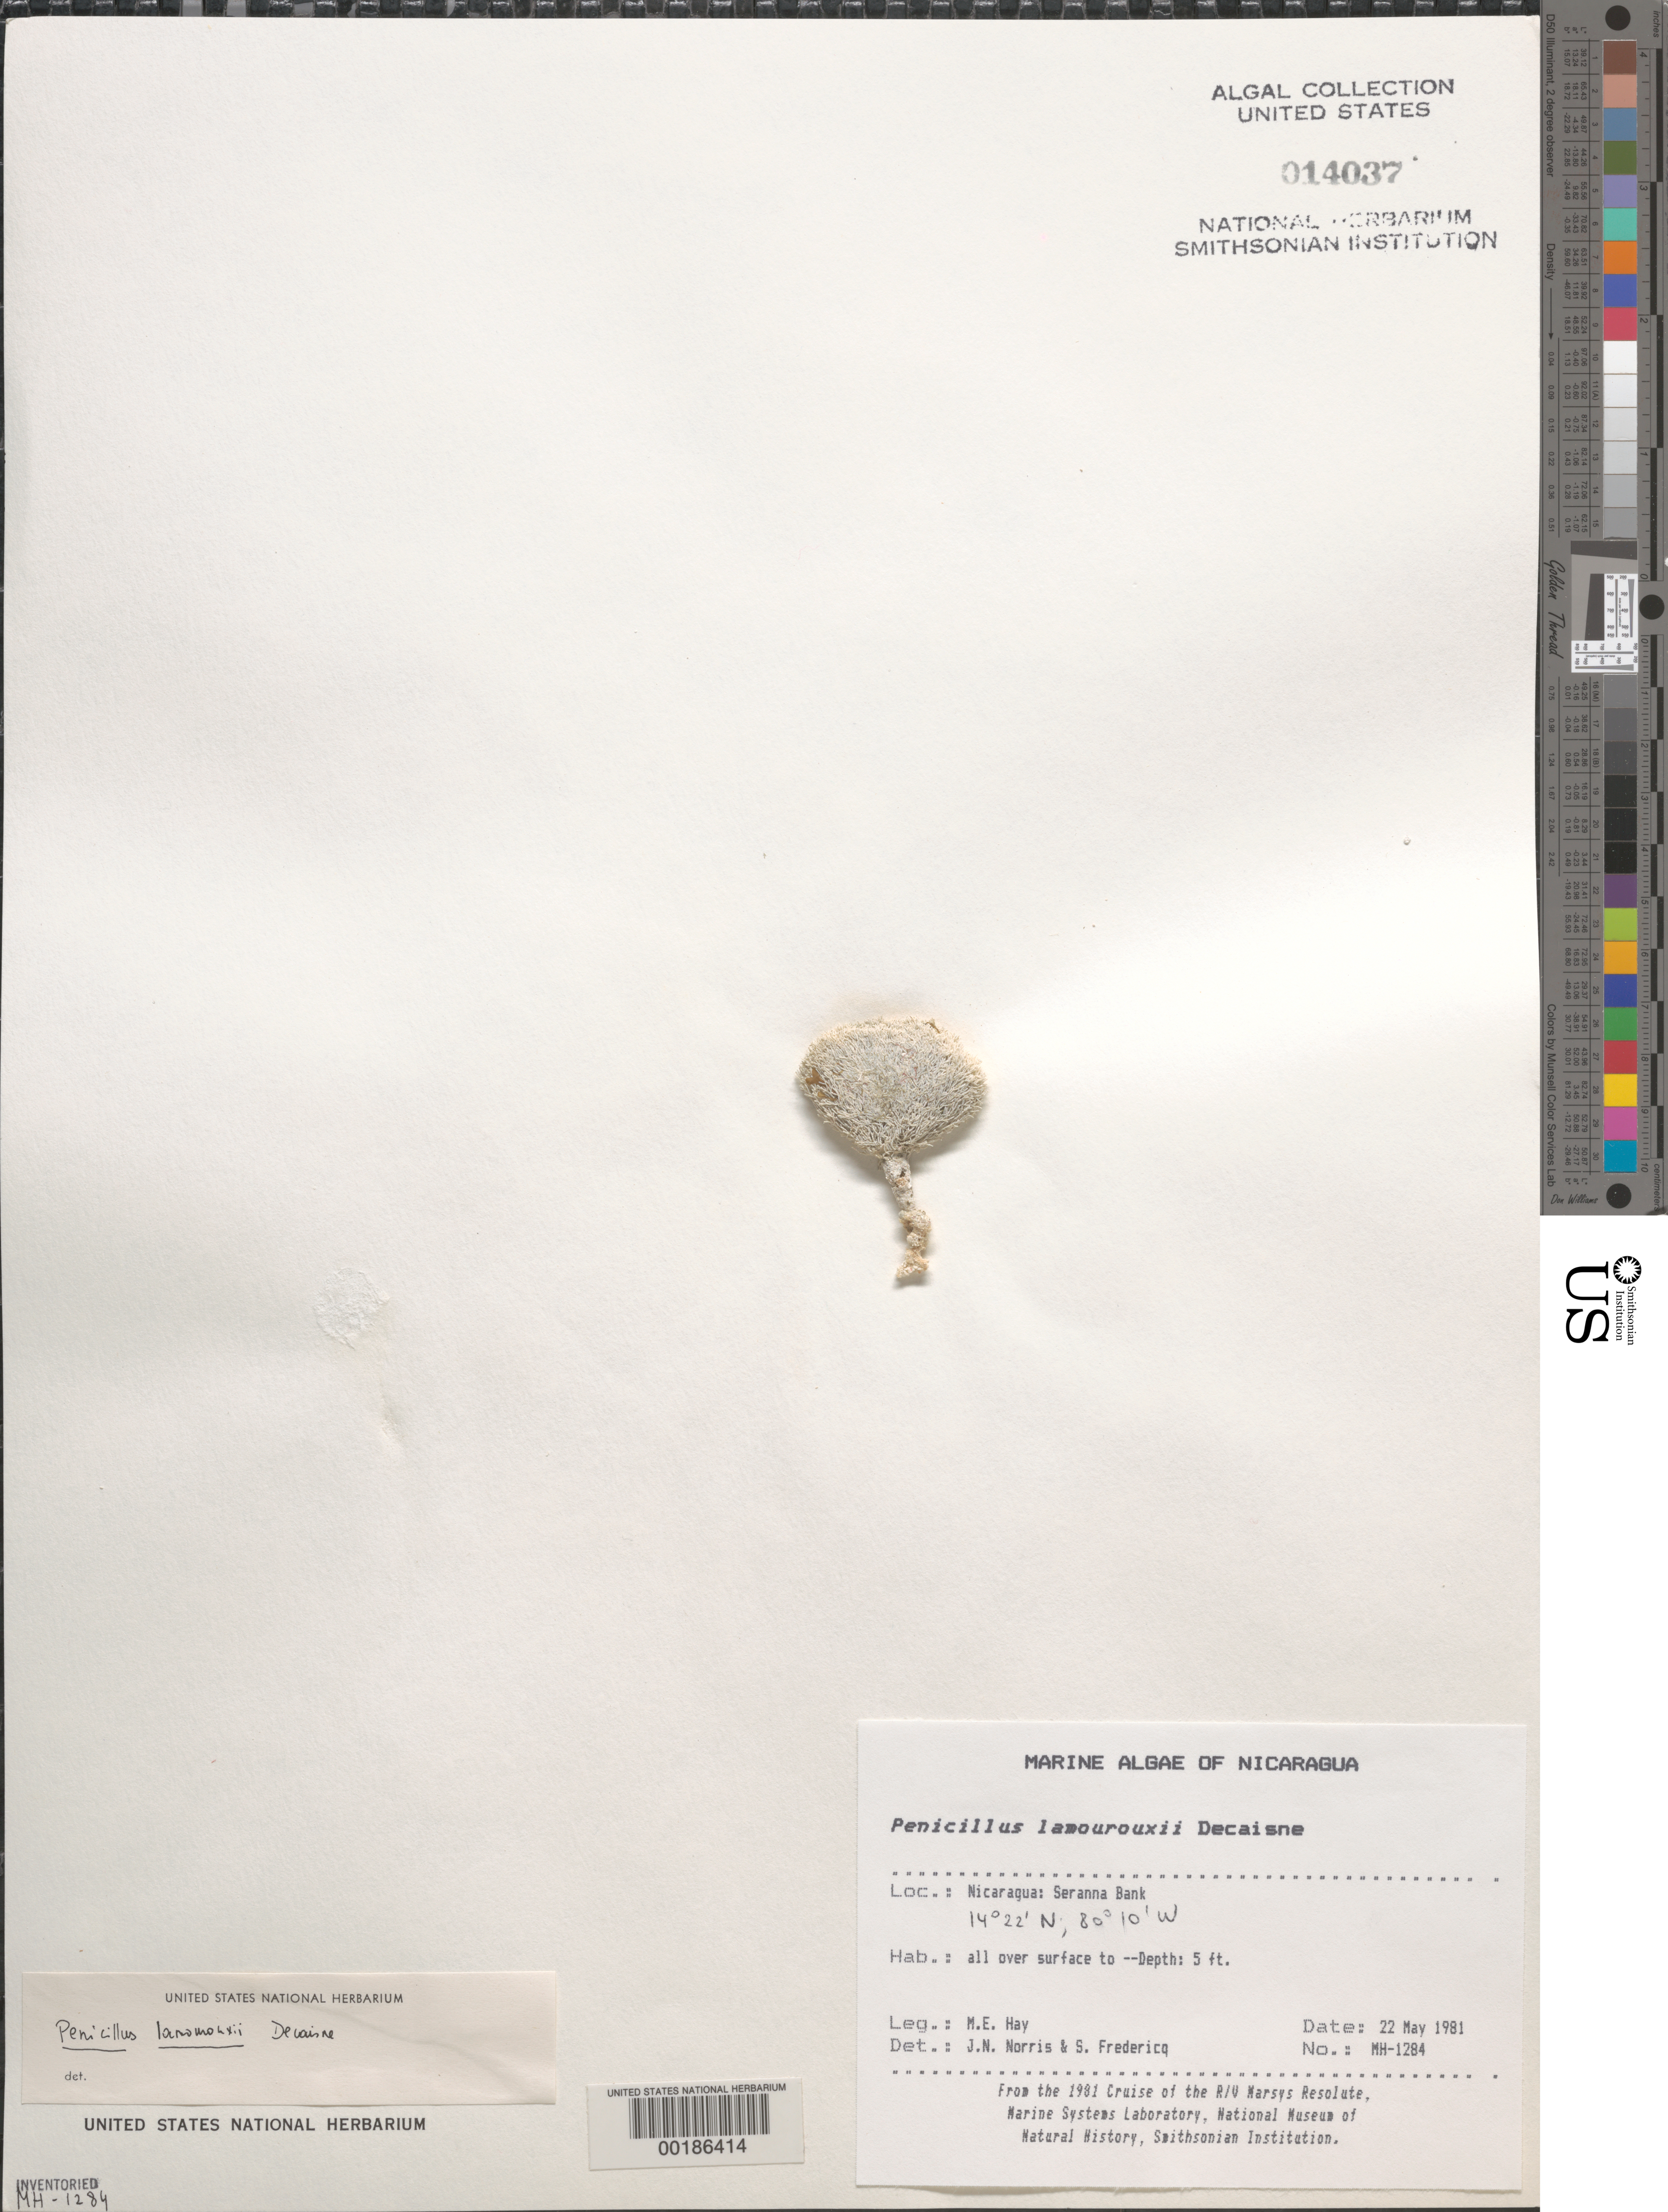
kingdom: Plantae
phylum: Chlorophyta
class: Ulvophyceae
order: Bryopsidales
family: Udoteaceae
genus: Penicillus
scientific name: Penicillus lamourouxii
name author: Decne.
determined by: Norris, J. N.; Fredericq, S.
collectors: M. E. Hay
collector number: MEH-1284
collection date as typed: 22 May 1981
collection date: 1981-05-22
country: Nicaragua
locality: Seranna bank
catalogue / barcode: US 14037